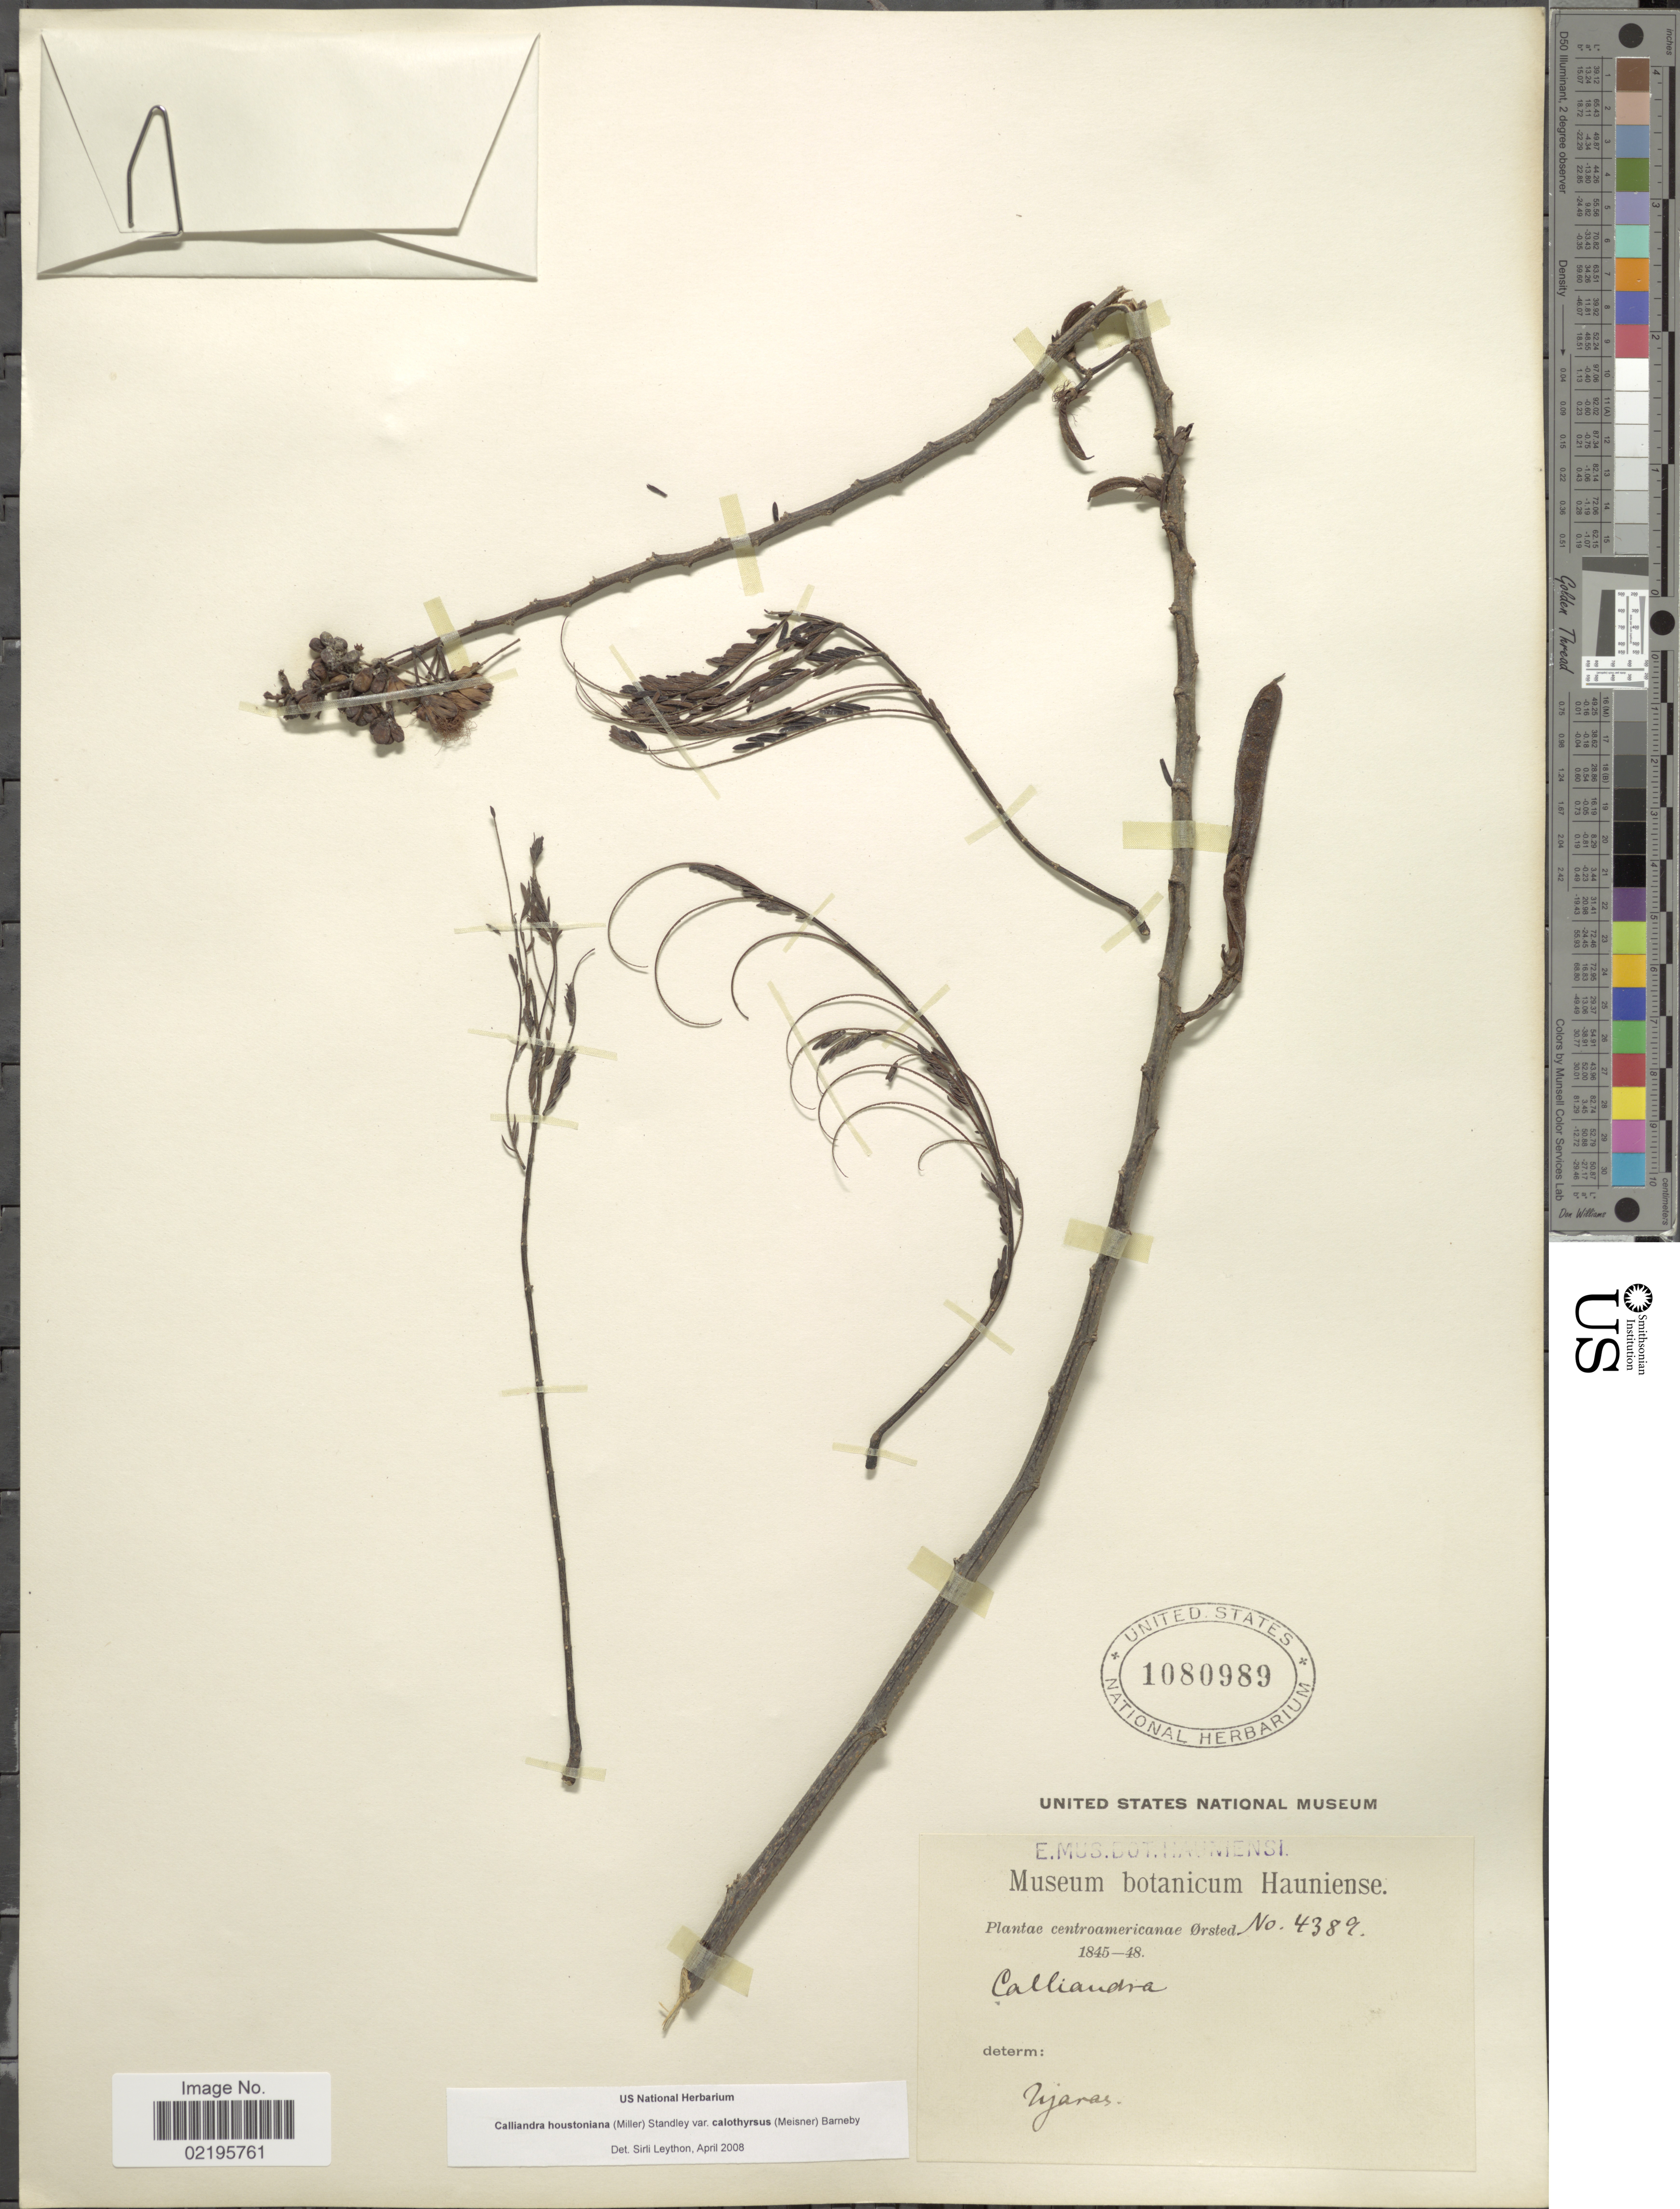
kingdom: Plantae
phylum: Tracheophyta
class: Magnoliopsida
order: Fabales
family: Fabaceae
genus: Calliandra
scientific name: Calliandra houstoniana var. calothyrsus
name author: (Meisn.) Barneby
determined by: Leython, S.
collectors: Ørsted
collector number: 4389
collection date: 1845/1848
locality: Centroamericanae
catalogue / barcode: US 1080989